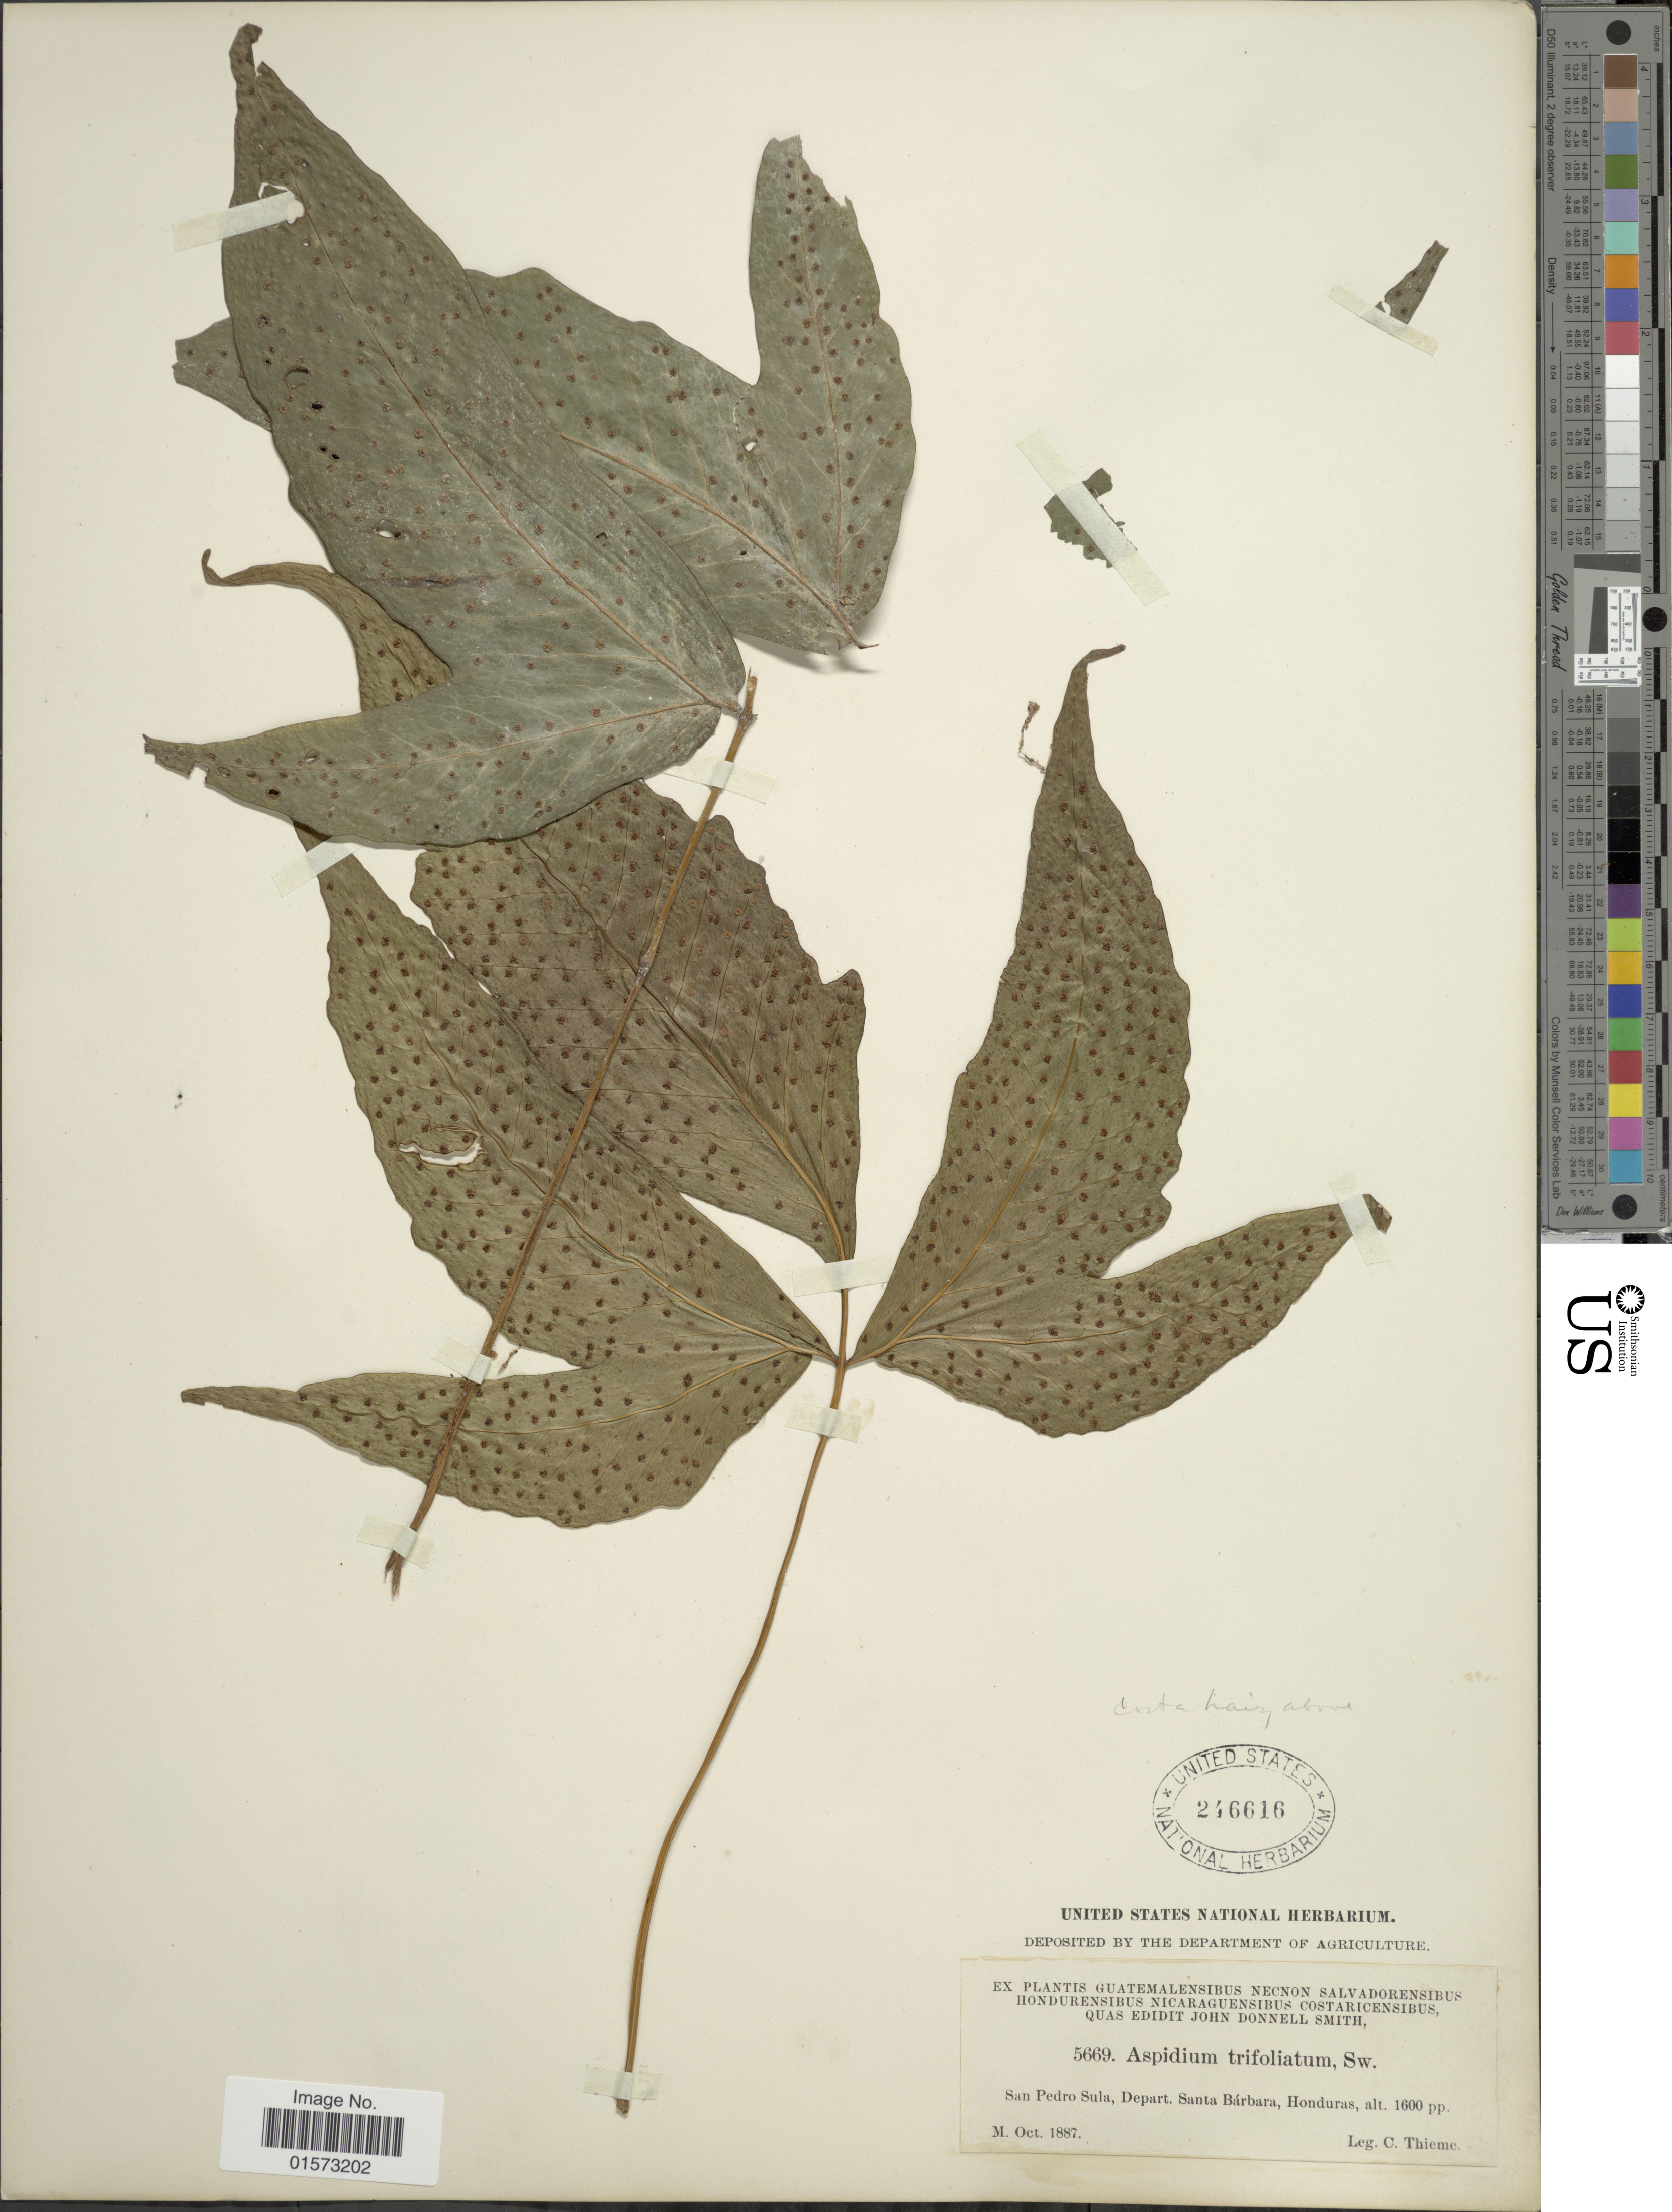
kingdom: Plantae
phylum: Tracheophyta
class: Polypodiopsida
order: Polypodiales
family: Tectariaceae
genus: Tectaria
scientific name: Tectaria heracleifolia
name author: (Willd.) Underw.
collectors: C. Thieme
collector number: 5669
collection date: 1887-10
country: Honduras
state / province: Santa Bárbara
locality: San Pedro Sula, Depart. Santa Barbara, Honduras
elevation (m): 488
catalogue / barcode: US 246616